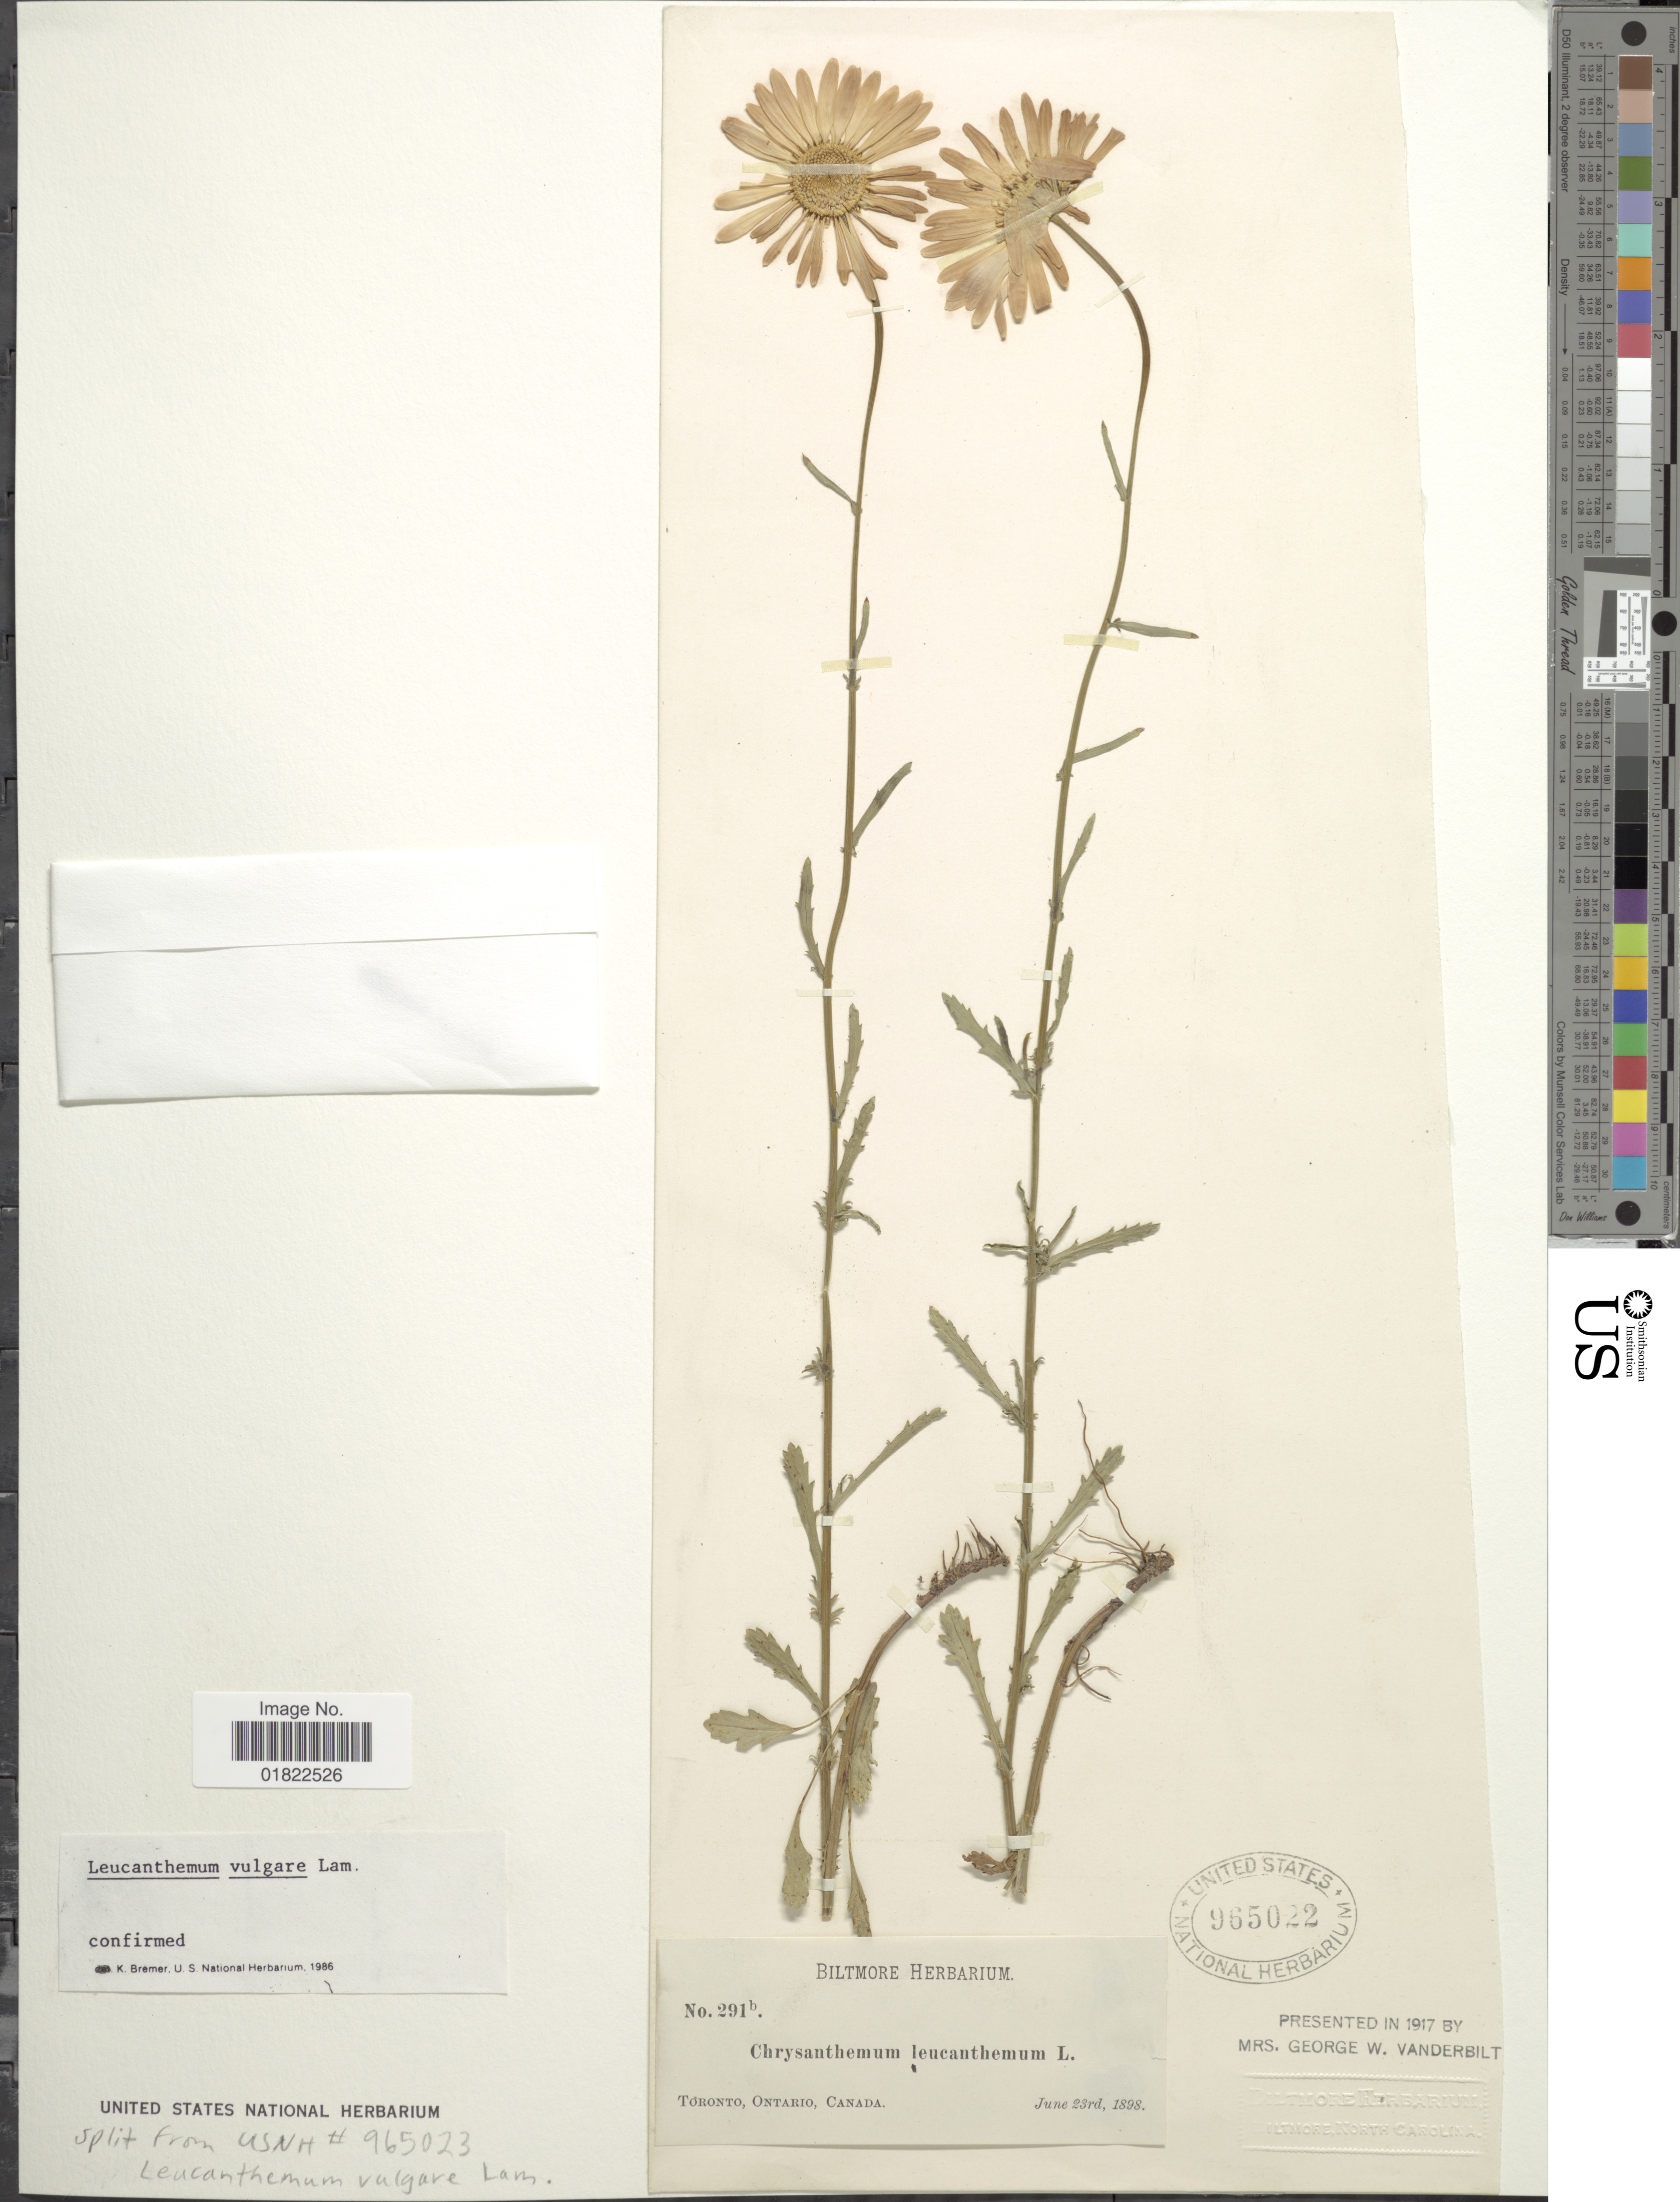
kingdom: Plantae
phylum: Tracheophyta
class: Magnoliopsida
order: Asterales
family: Asteraceae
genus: Leucanthemum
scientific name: Leucanthemum vulgare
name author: Lam.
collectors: ex herb. Biltmore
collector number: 291b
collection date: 1898-06-23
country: Canada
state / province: Ontario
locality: Toronto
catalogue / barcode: US 965022